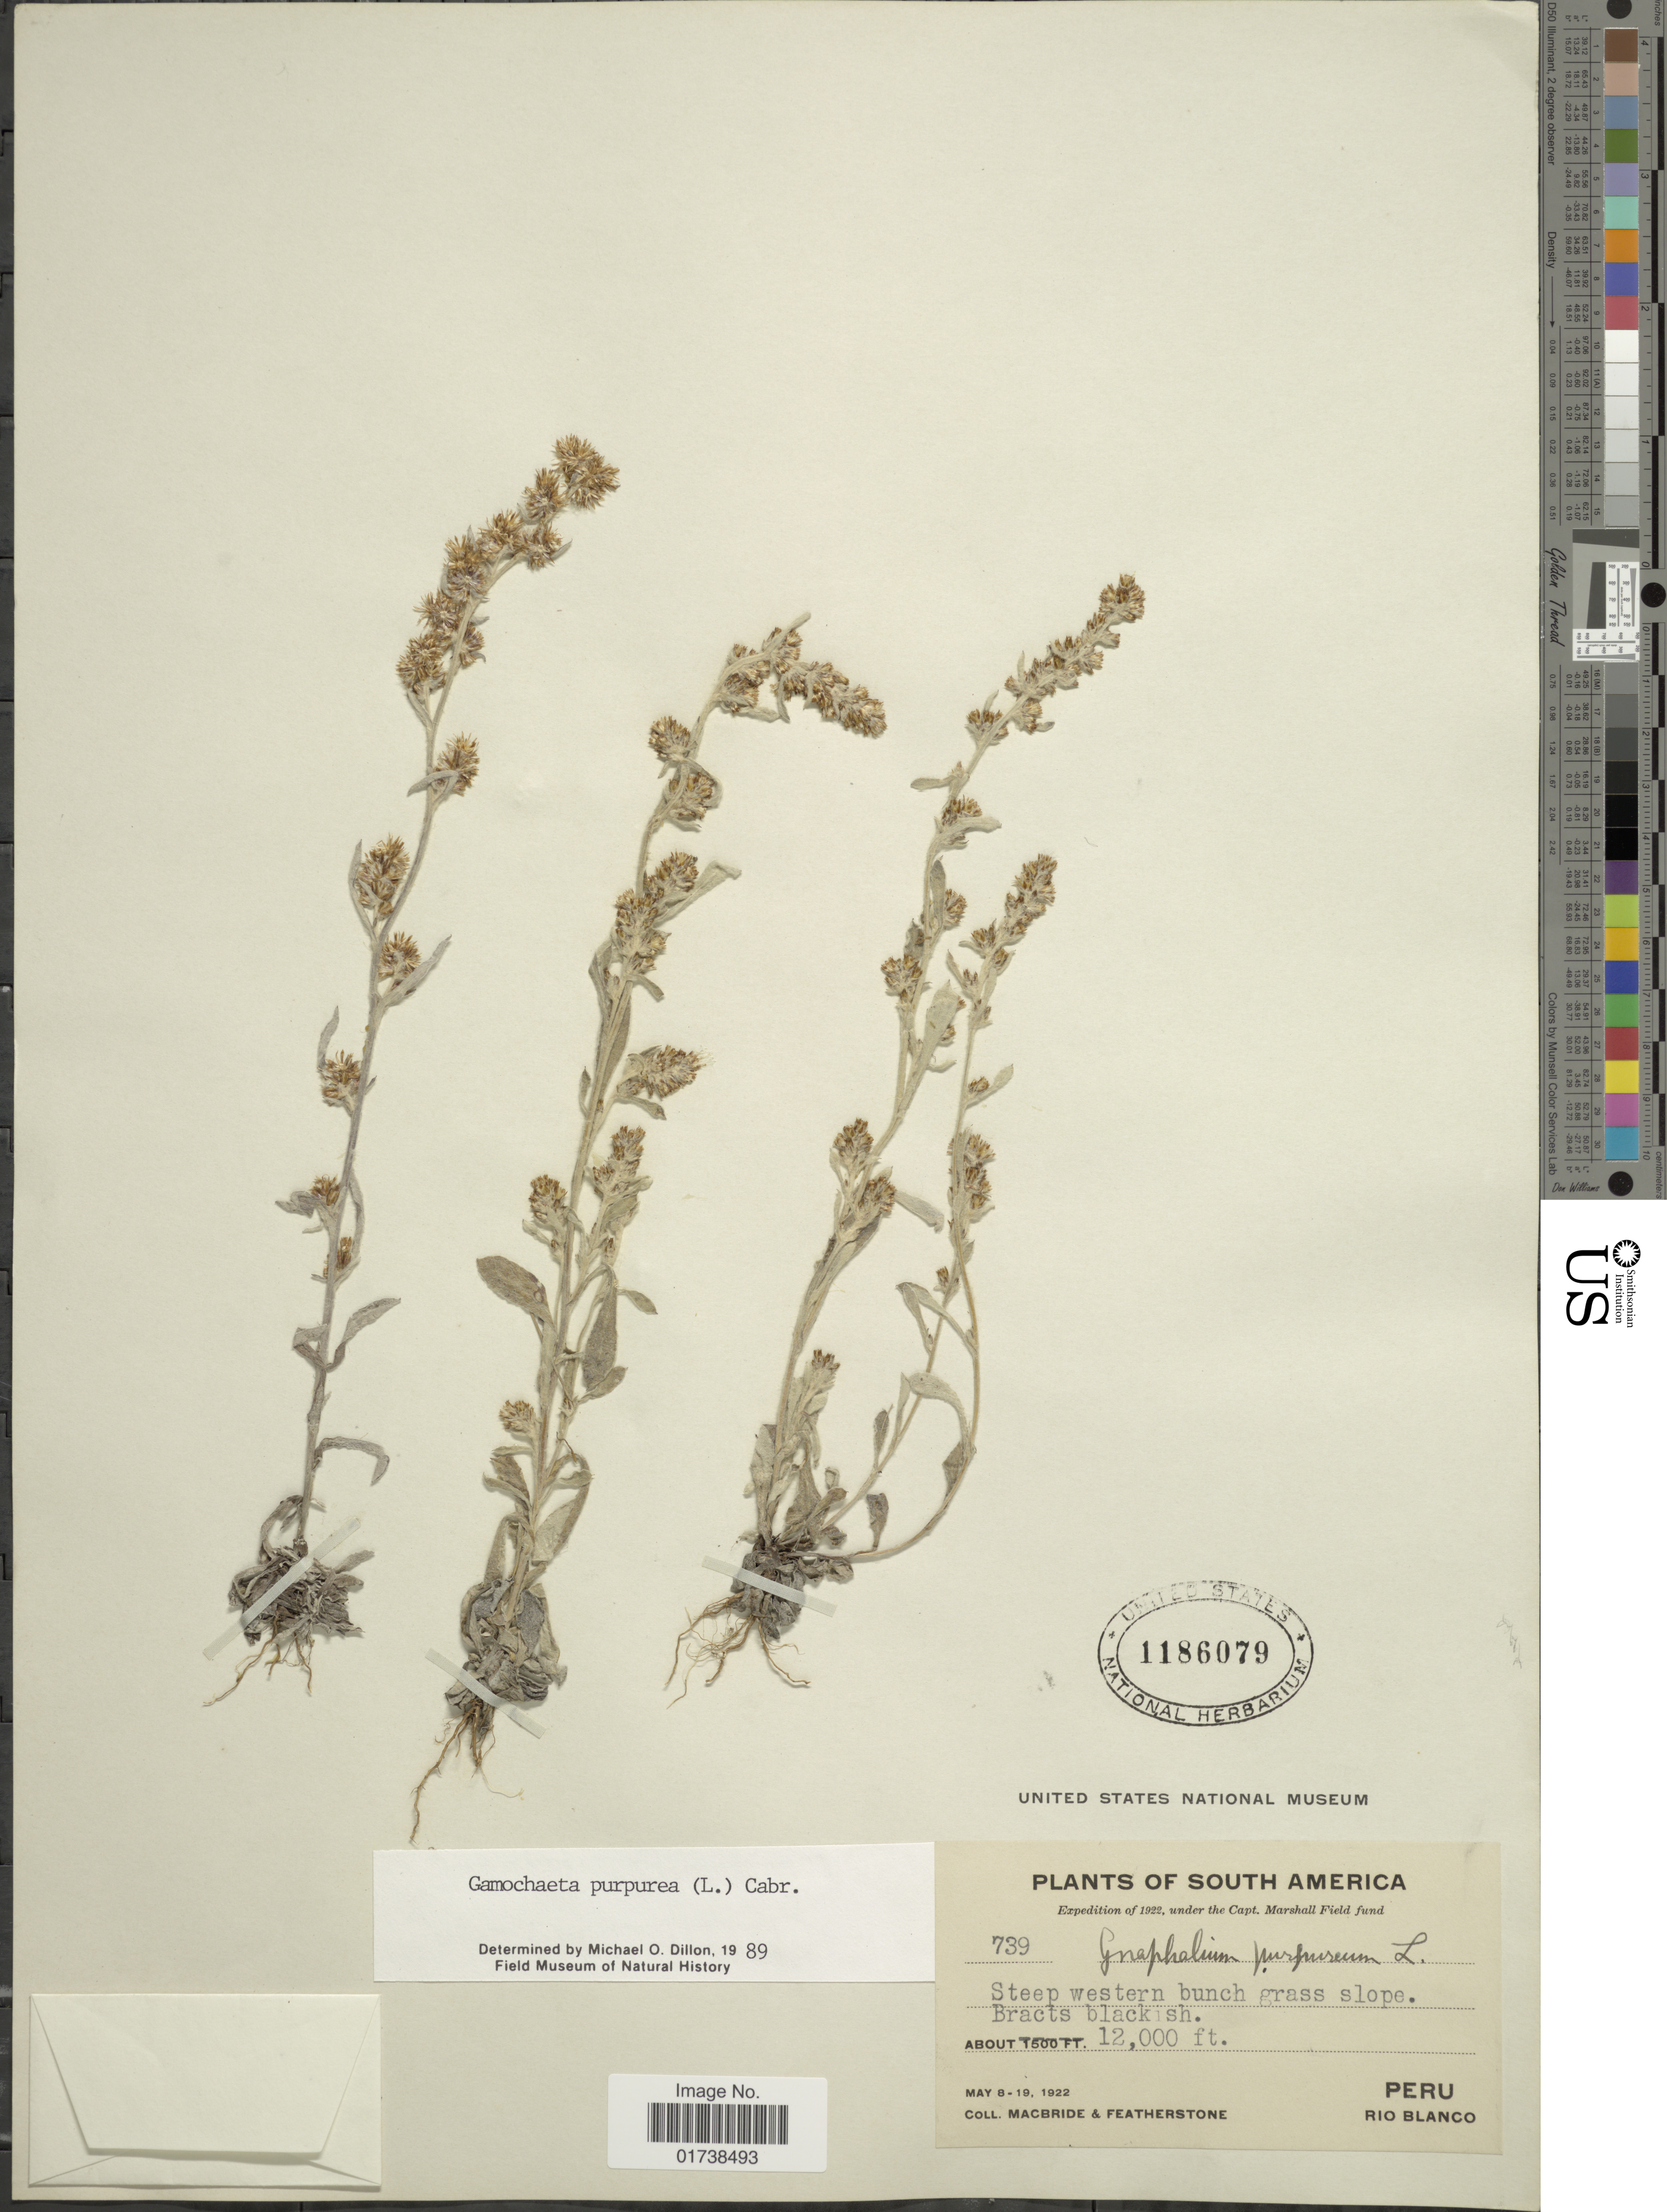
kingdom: Plantae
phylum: Tracheophyta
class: Magnoliopsida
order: Asterales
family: Asteraceae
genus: Gamochaeta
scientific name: Gamochaeta purpurea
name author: (L.) Cabrera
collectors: Macbride, -- & -. Featherstone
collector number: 739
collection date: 1922-05-08/1922-05-19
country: Peru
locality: Rio Blanco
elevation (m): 3658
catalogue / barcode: US 1186079